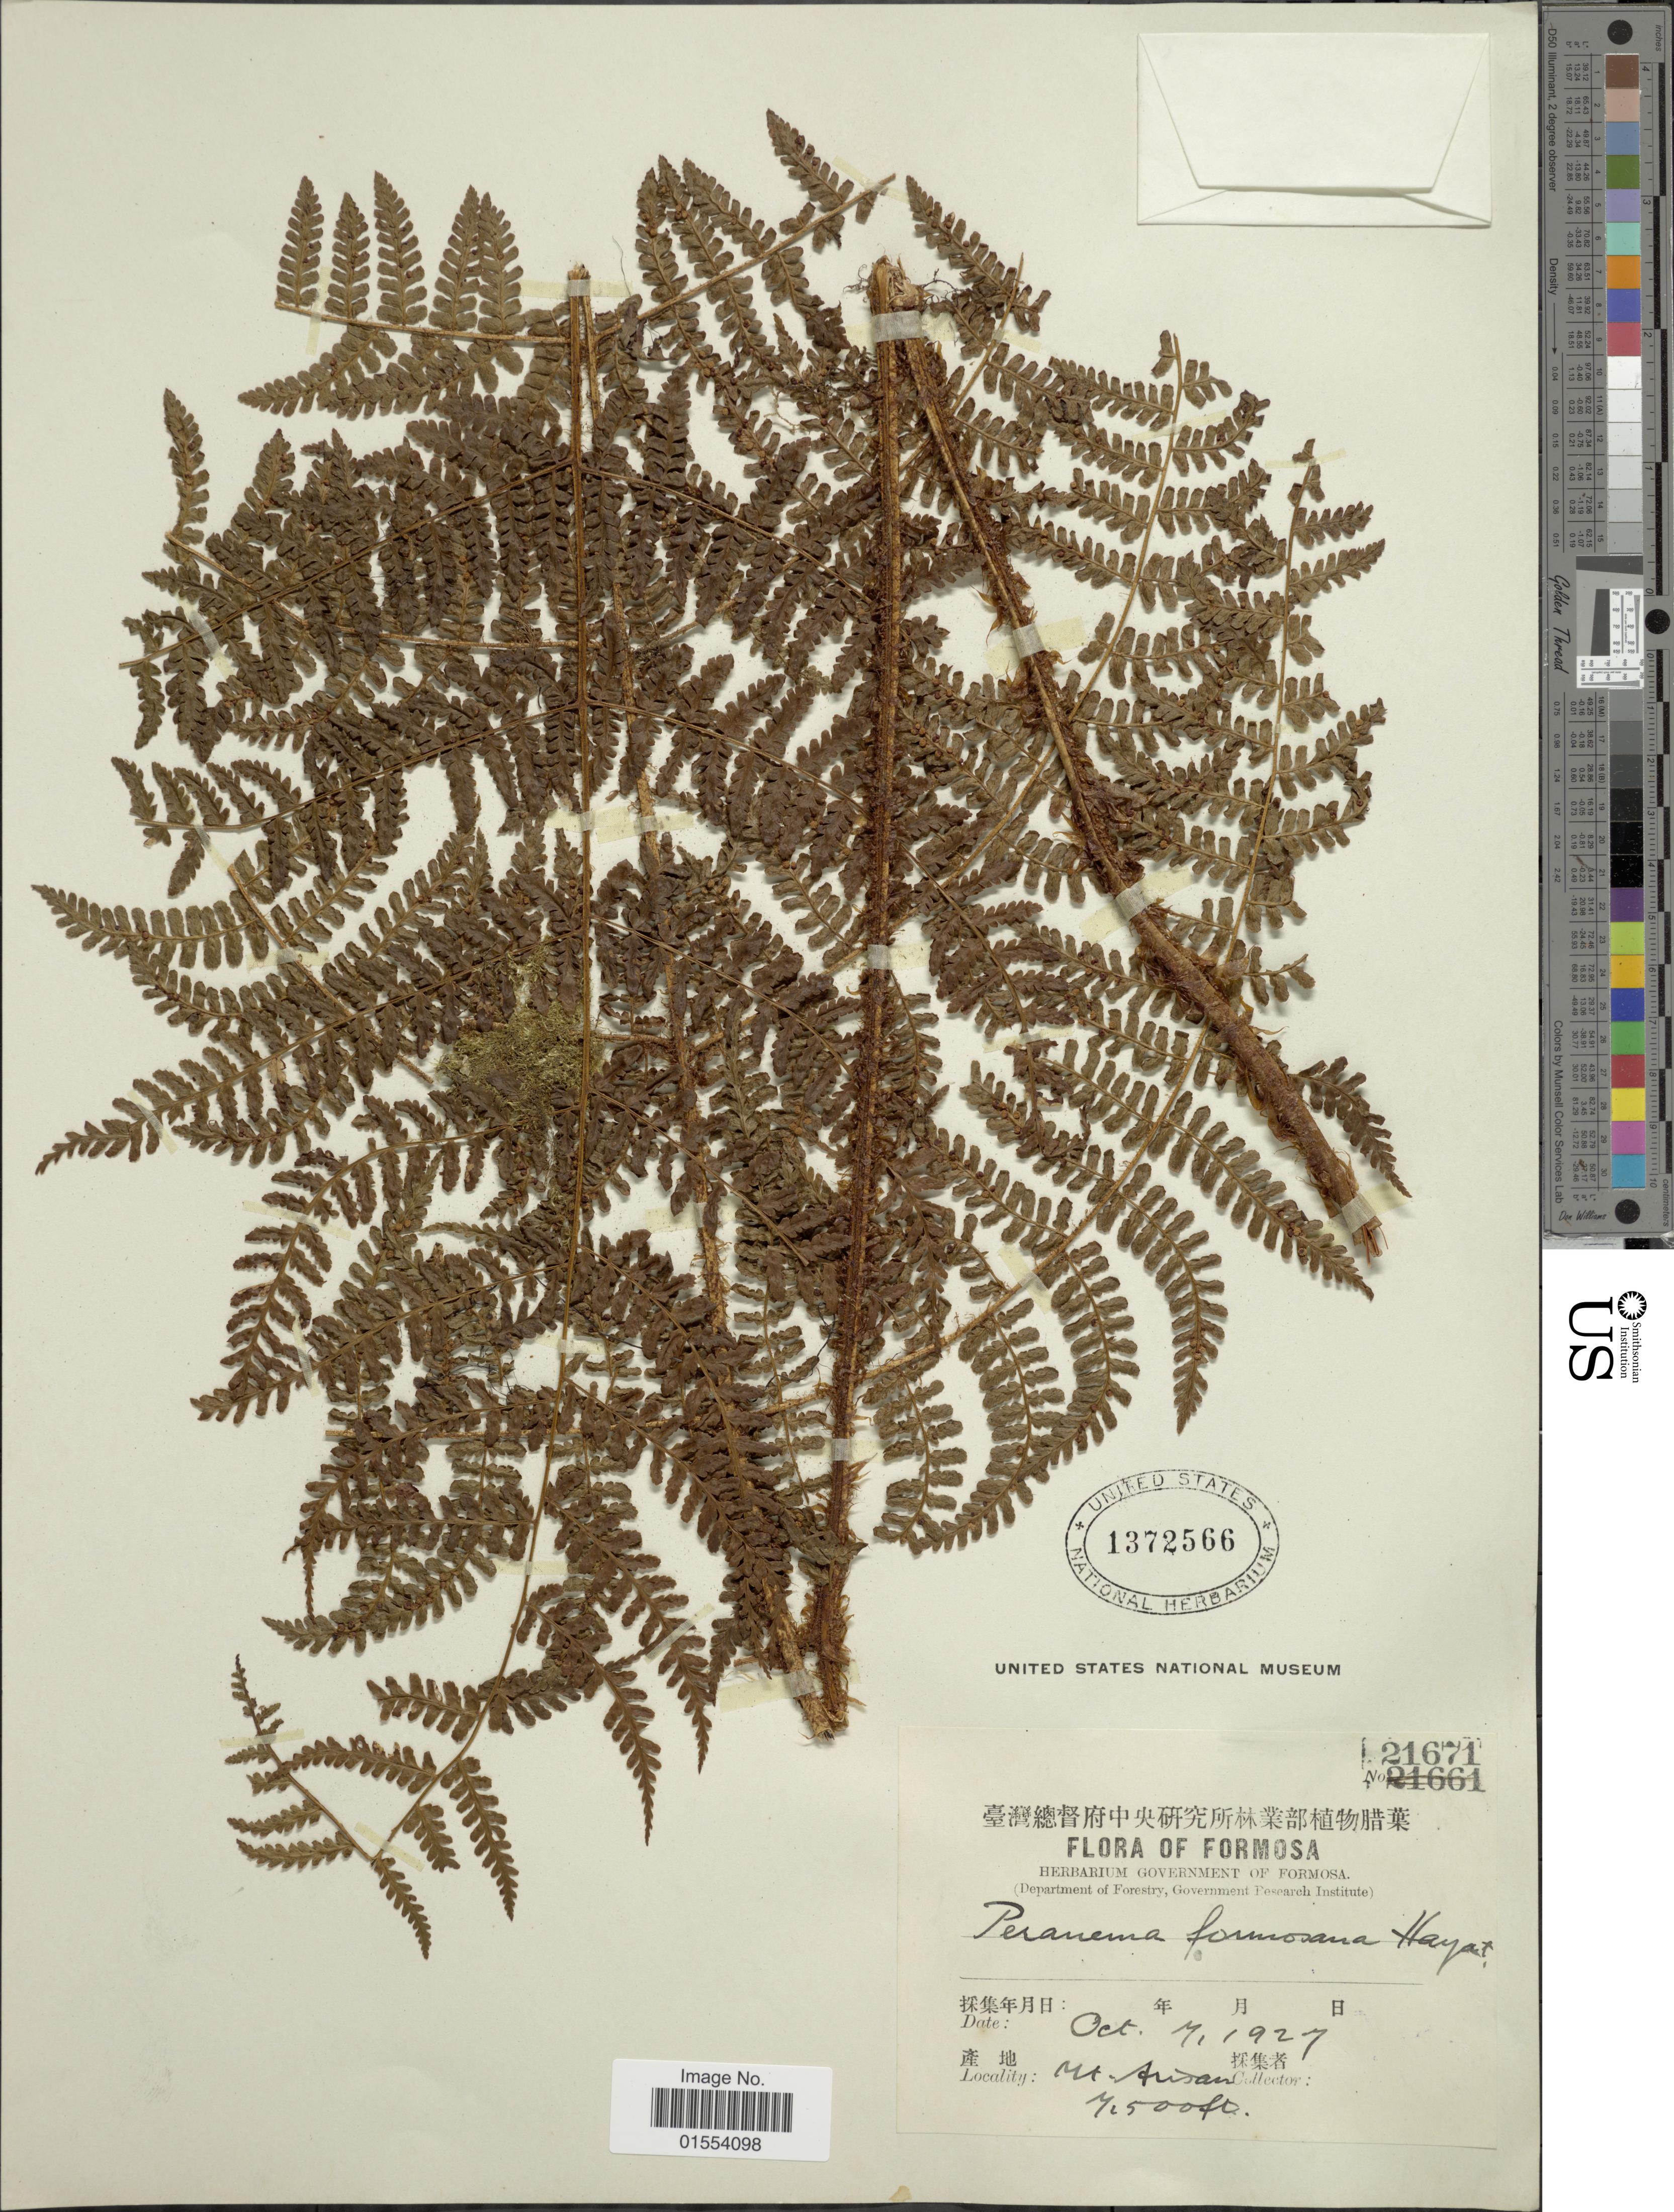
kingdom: Plantae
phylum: Tracheophyta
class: Polypodiopsida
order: Polypodiales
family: Dryopteridaceae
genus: Dryopteris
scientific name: Dryopteris formosana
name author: (Christ) C. Chr.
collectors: ex herb. Government of Formosa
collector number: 21671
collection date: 1927-10-07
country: Taiwan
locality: Formosa. Mt. Ausan, [interpreted]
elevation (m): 2286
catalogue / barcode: US 1372566